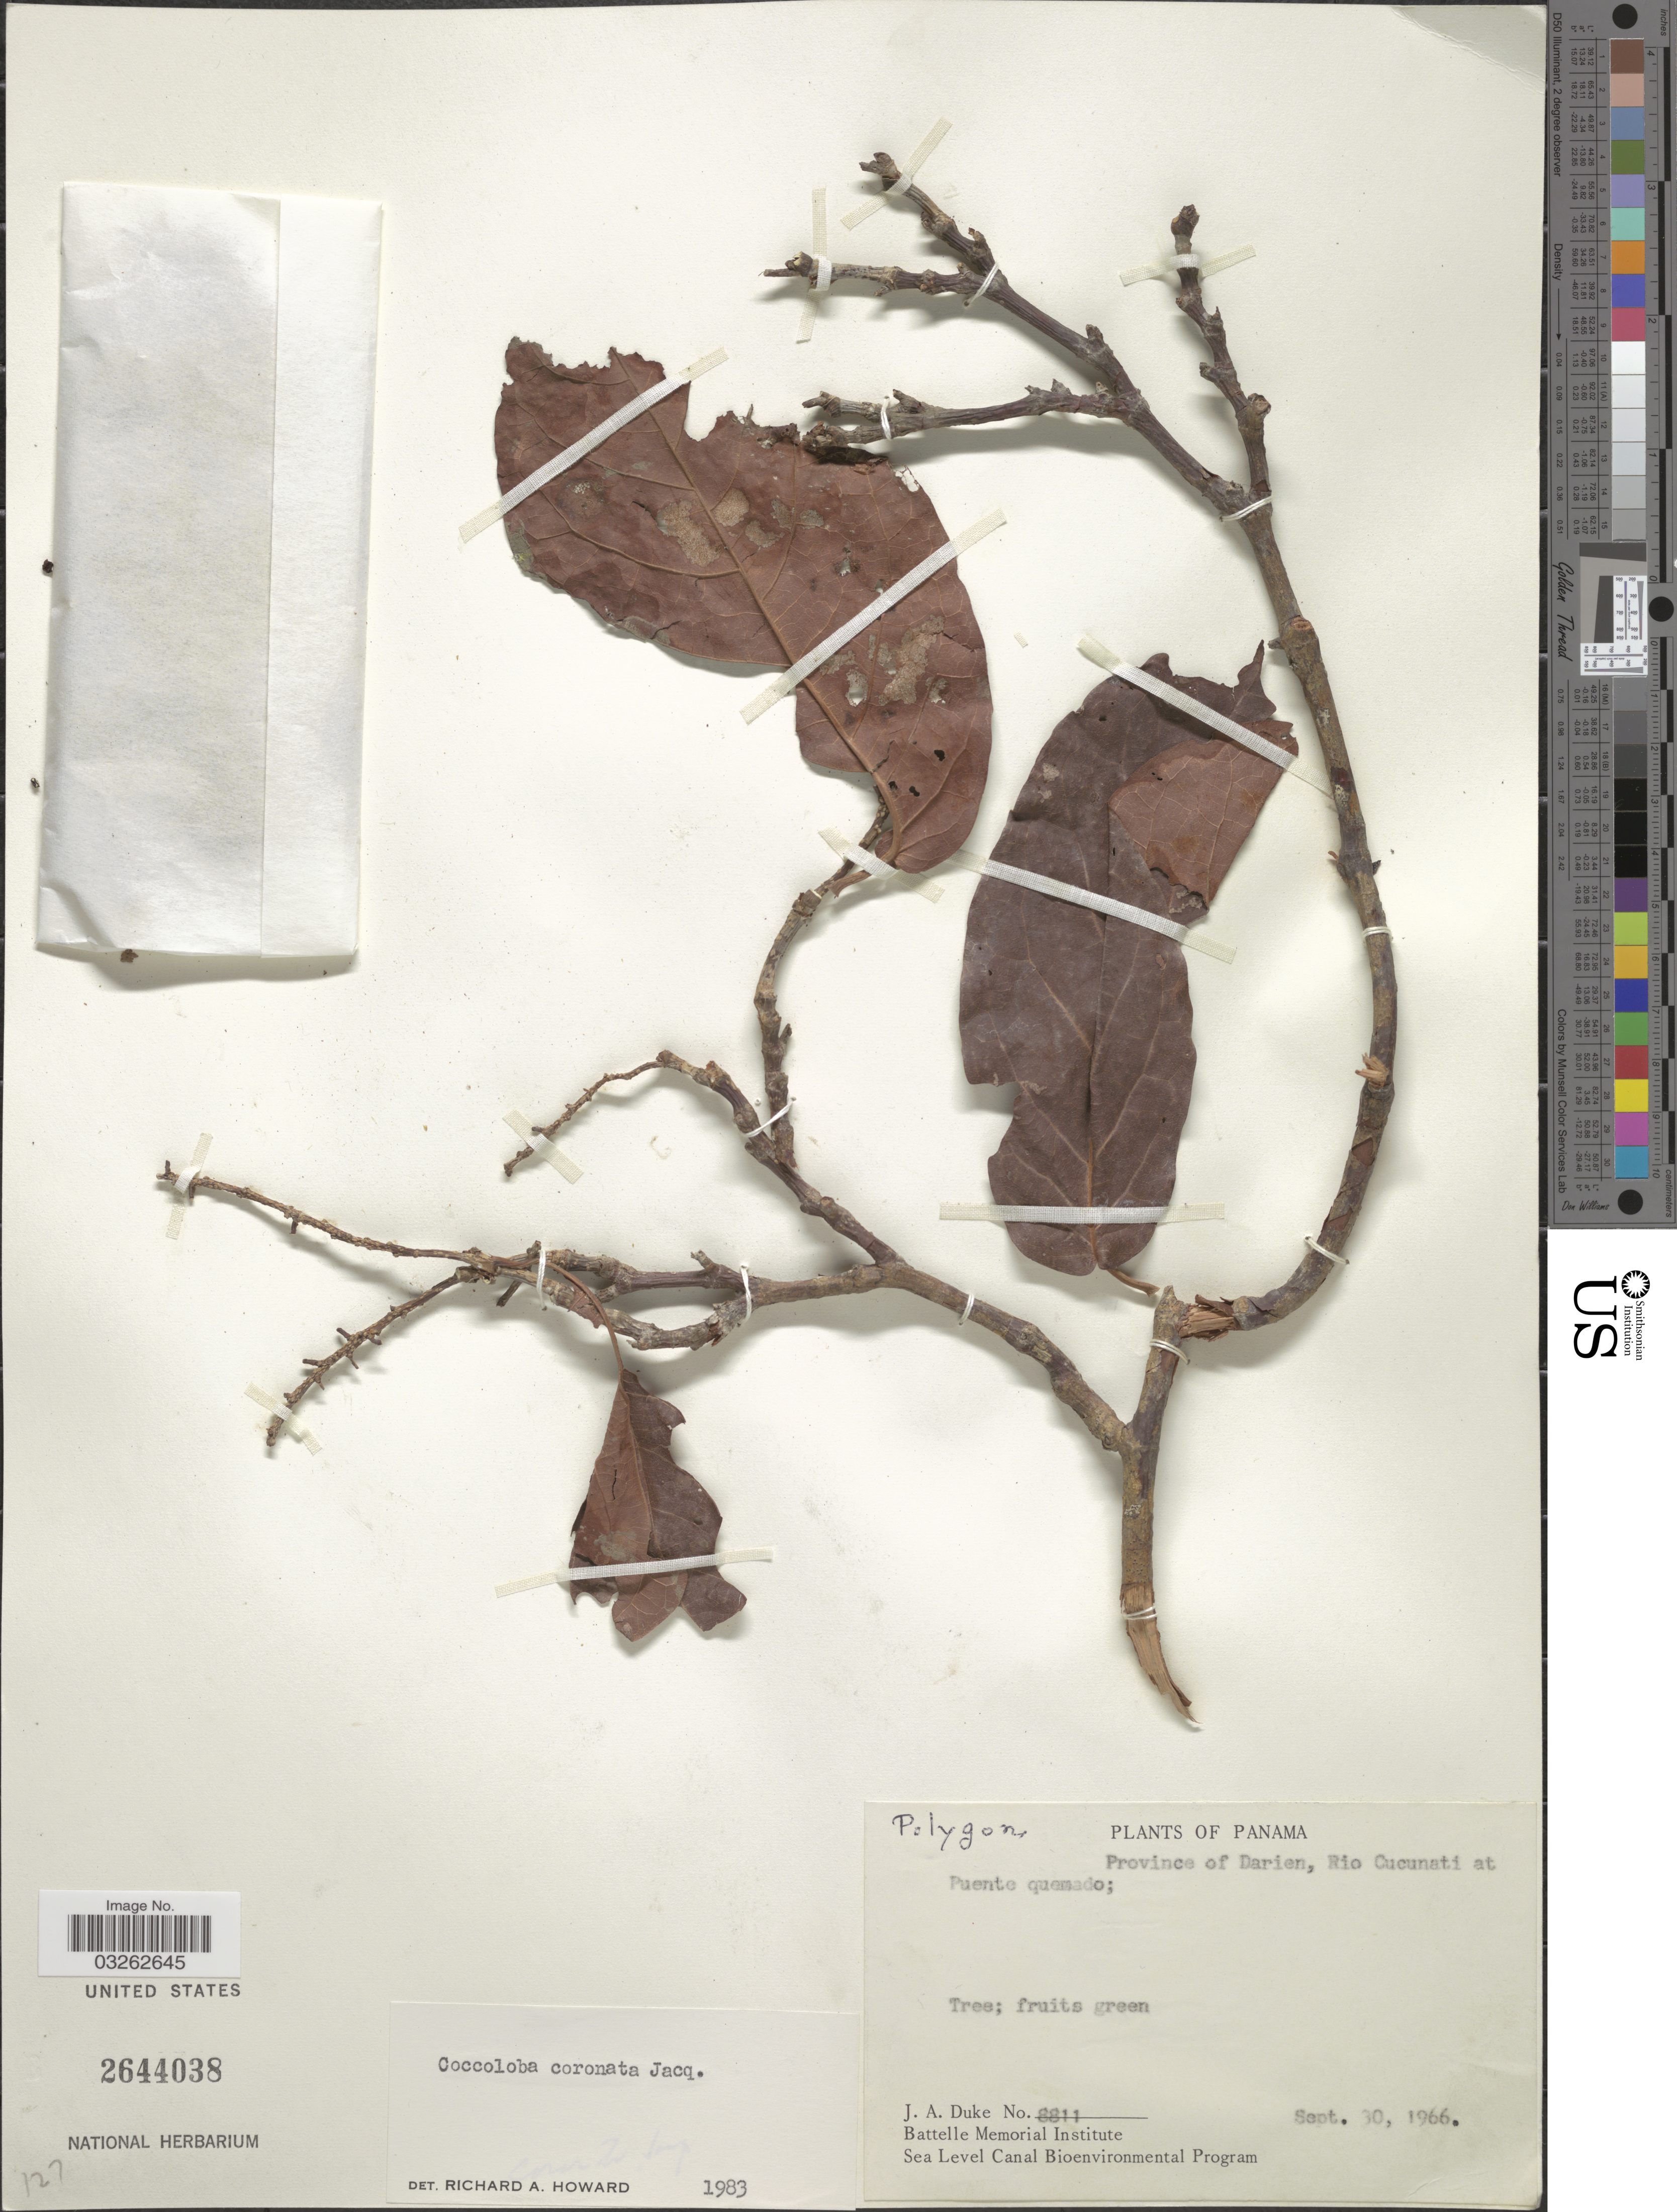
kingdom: Plantae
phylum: Tracheophyta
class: Magnoliopsida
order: Caryophyllales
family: Polygonaceae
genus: Coccoloba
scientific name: Coccoloba coronata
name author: Jacq.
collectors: J. A. Duke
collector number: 8811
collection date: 1966-09-30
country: Panama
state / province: Darién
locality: Rio Cucunati at Puente quemado.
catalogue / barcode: US 2644038